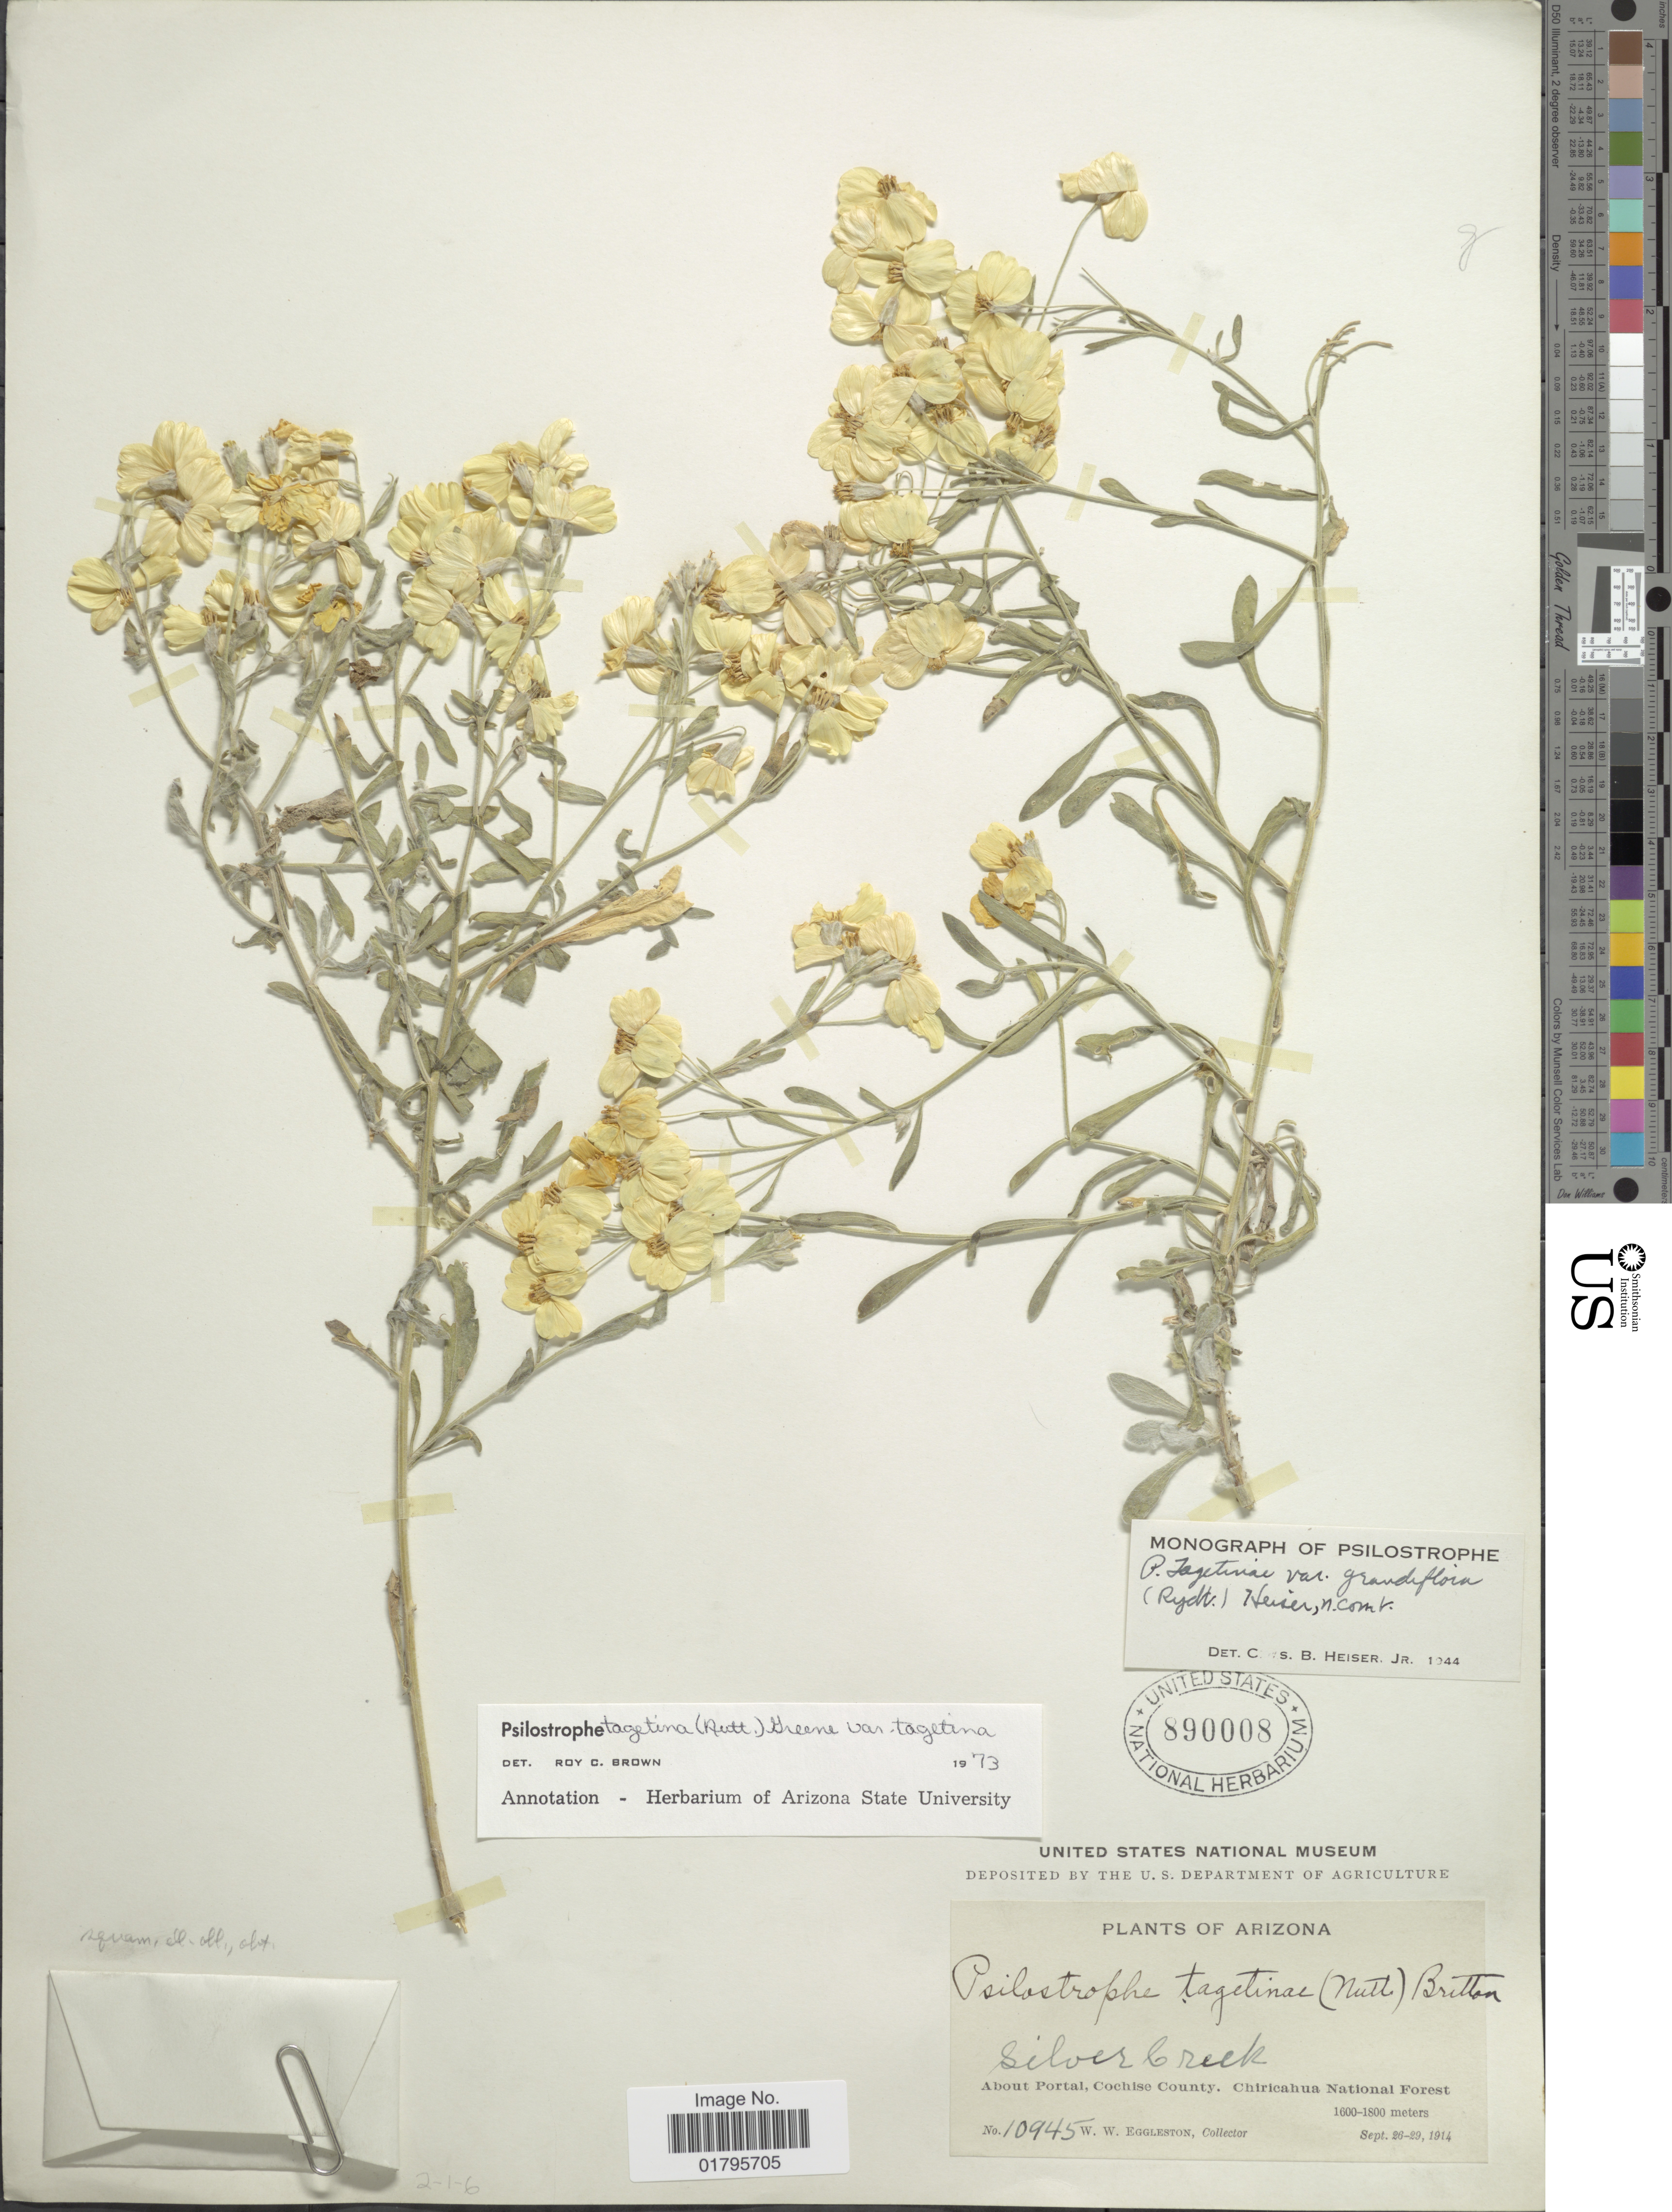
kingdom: Plantae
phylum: Tracheophyta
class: Magnoliopsida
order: Asterales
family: Asteraceae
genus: Psilostrophe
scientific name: Psilostrophe tagetina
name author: (Nutt.) Greene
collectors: W. W. Eggleston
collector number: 10945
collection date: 1914-09-26/1914-09-29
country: United States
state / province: Arizona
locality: About Portal, Cochise County, Chiricahua National Forest. Silver Creek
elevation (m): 1600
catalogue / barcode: US 890008